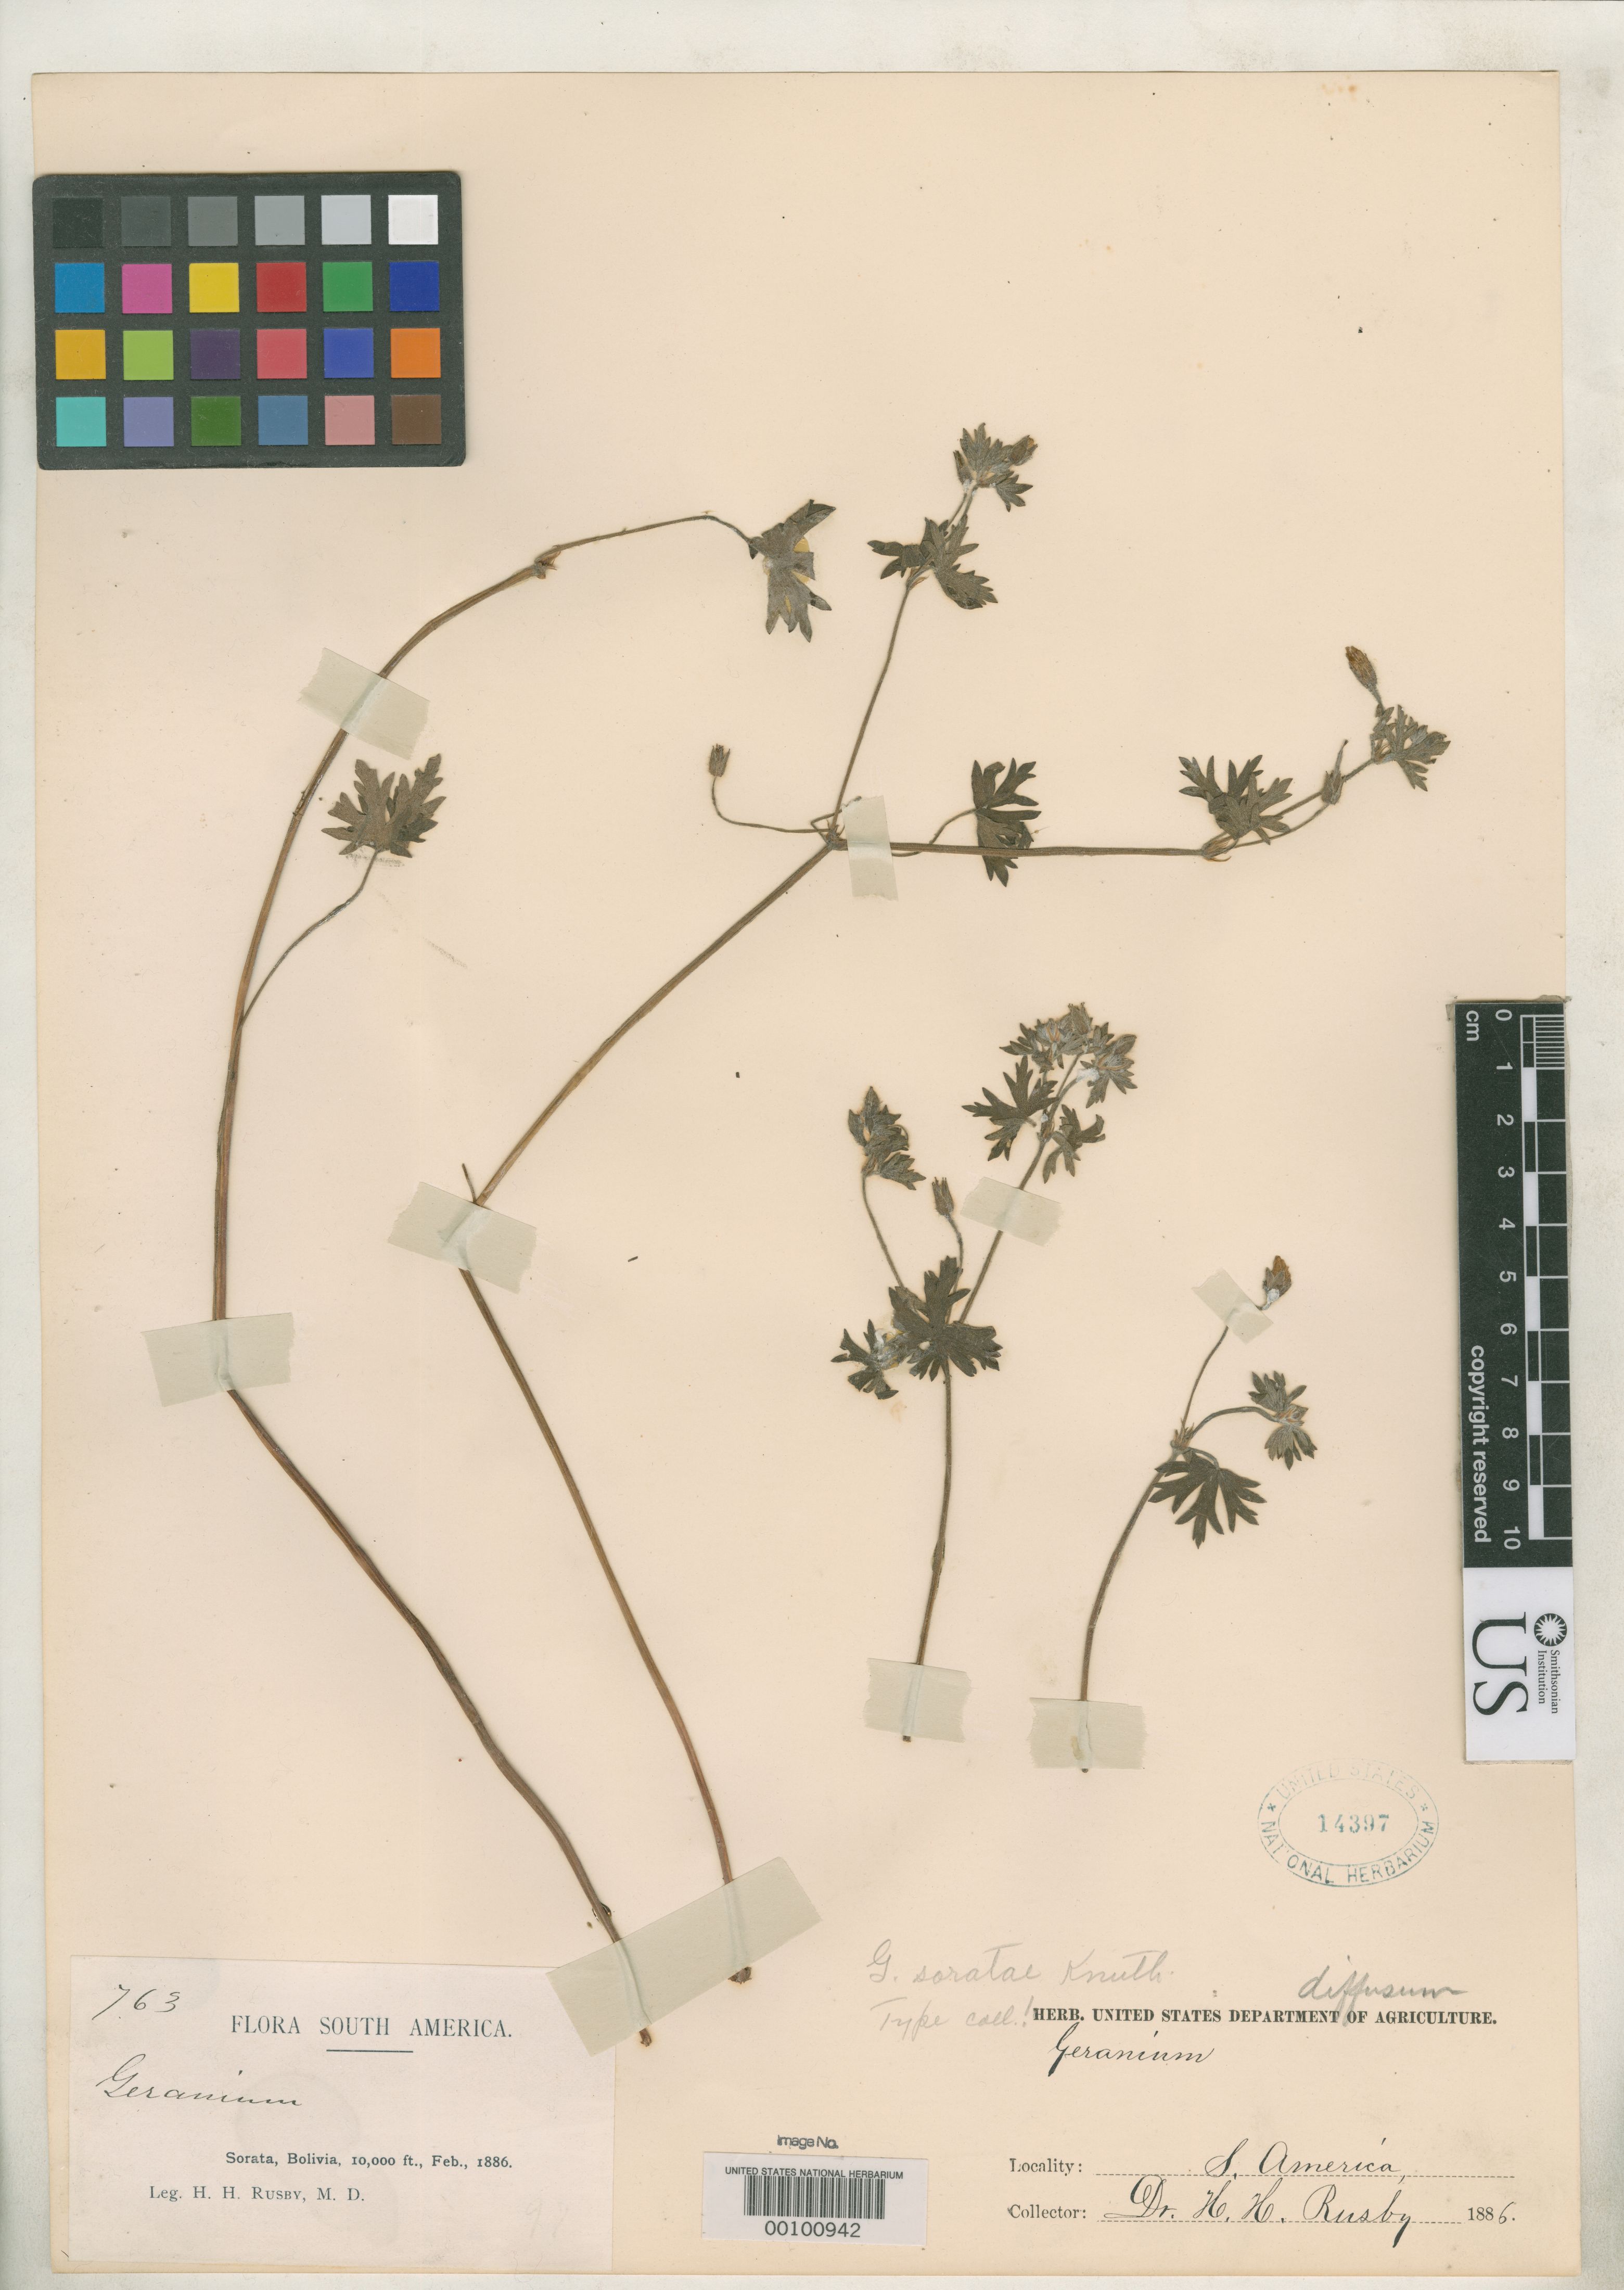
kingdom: Plantae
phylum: Tracheophyta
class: Magnoliopsida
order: Geraniales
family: Geraniaceae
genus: Geranium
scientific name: Geranium soratae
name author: R. Knuth in Engl.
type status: Isotype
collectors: H. H. Rusby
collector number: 763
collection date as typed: Feb., 1886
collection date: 1886-02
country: Bolivia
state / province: La Páz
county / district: Larecaja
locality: Sorata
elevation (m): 3048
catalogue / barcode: US 14397